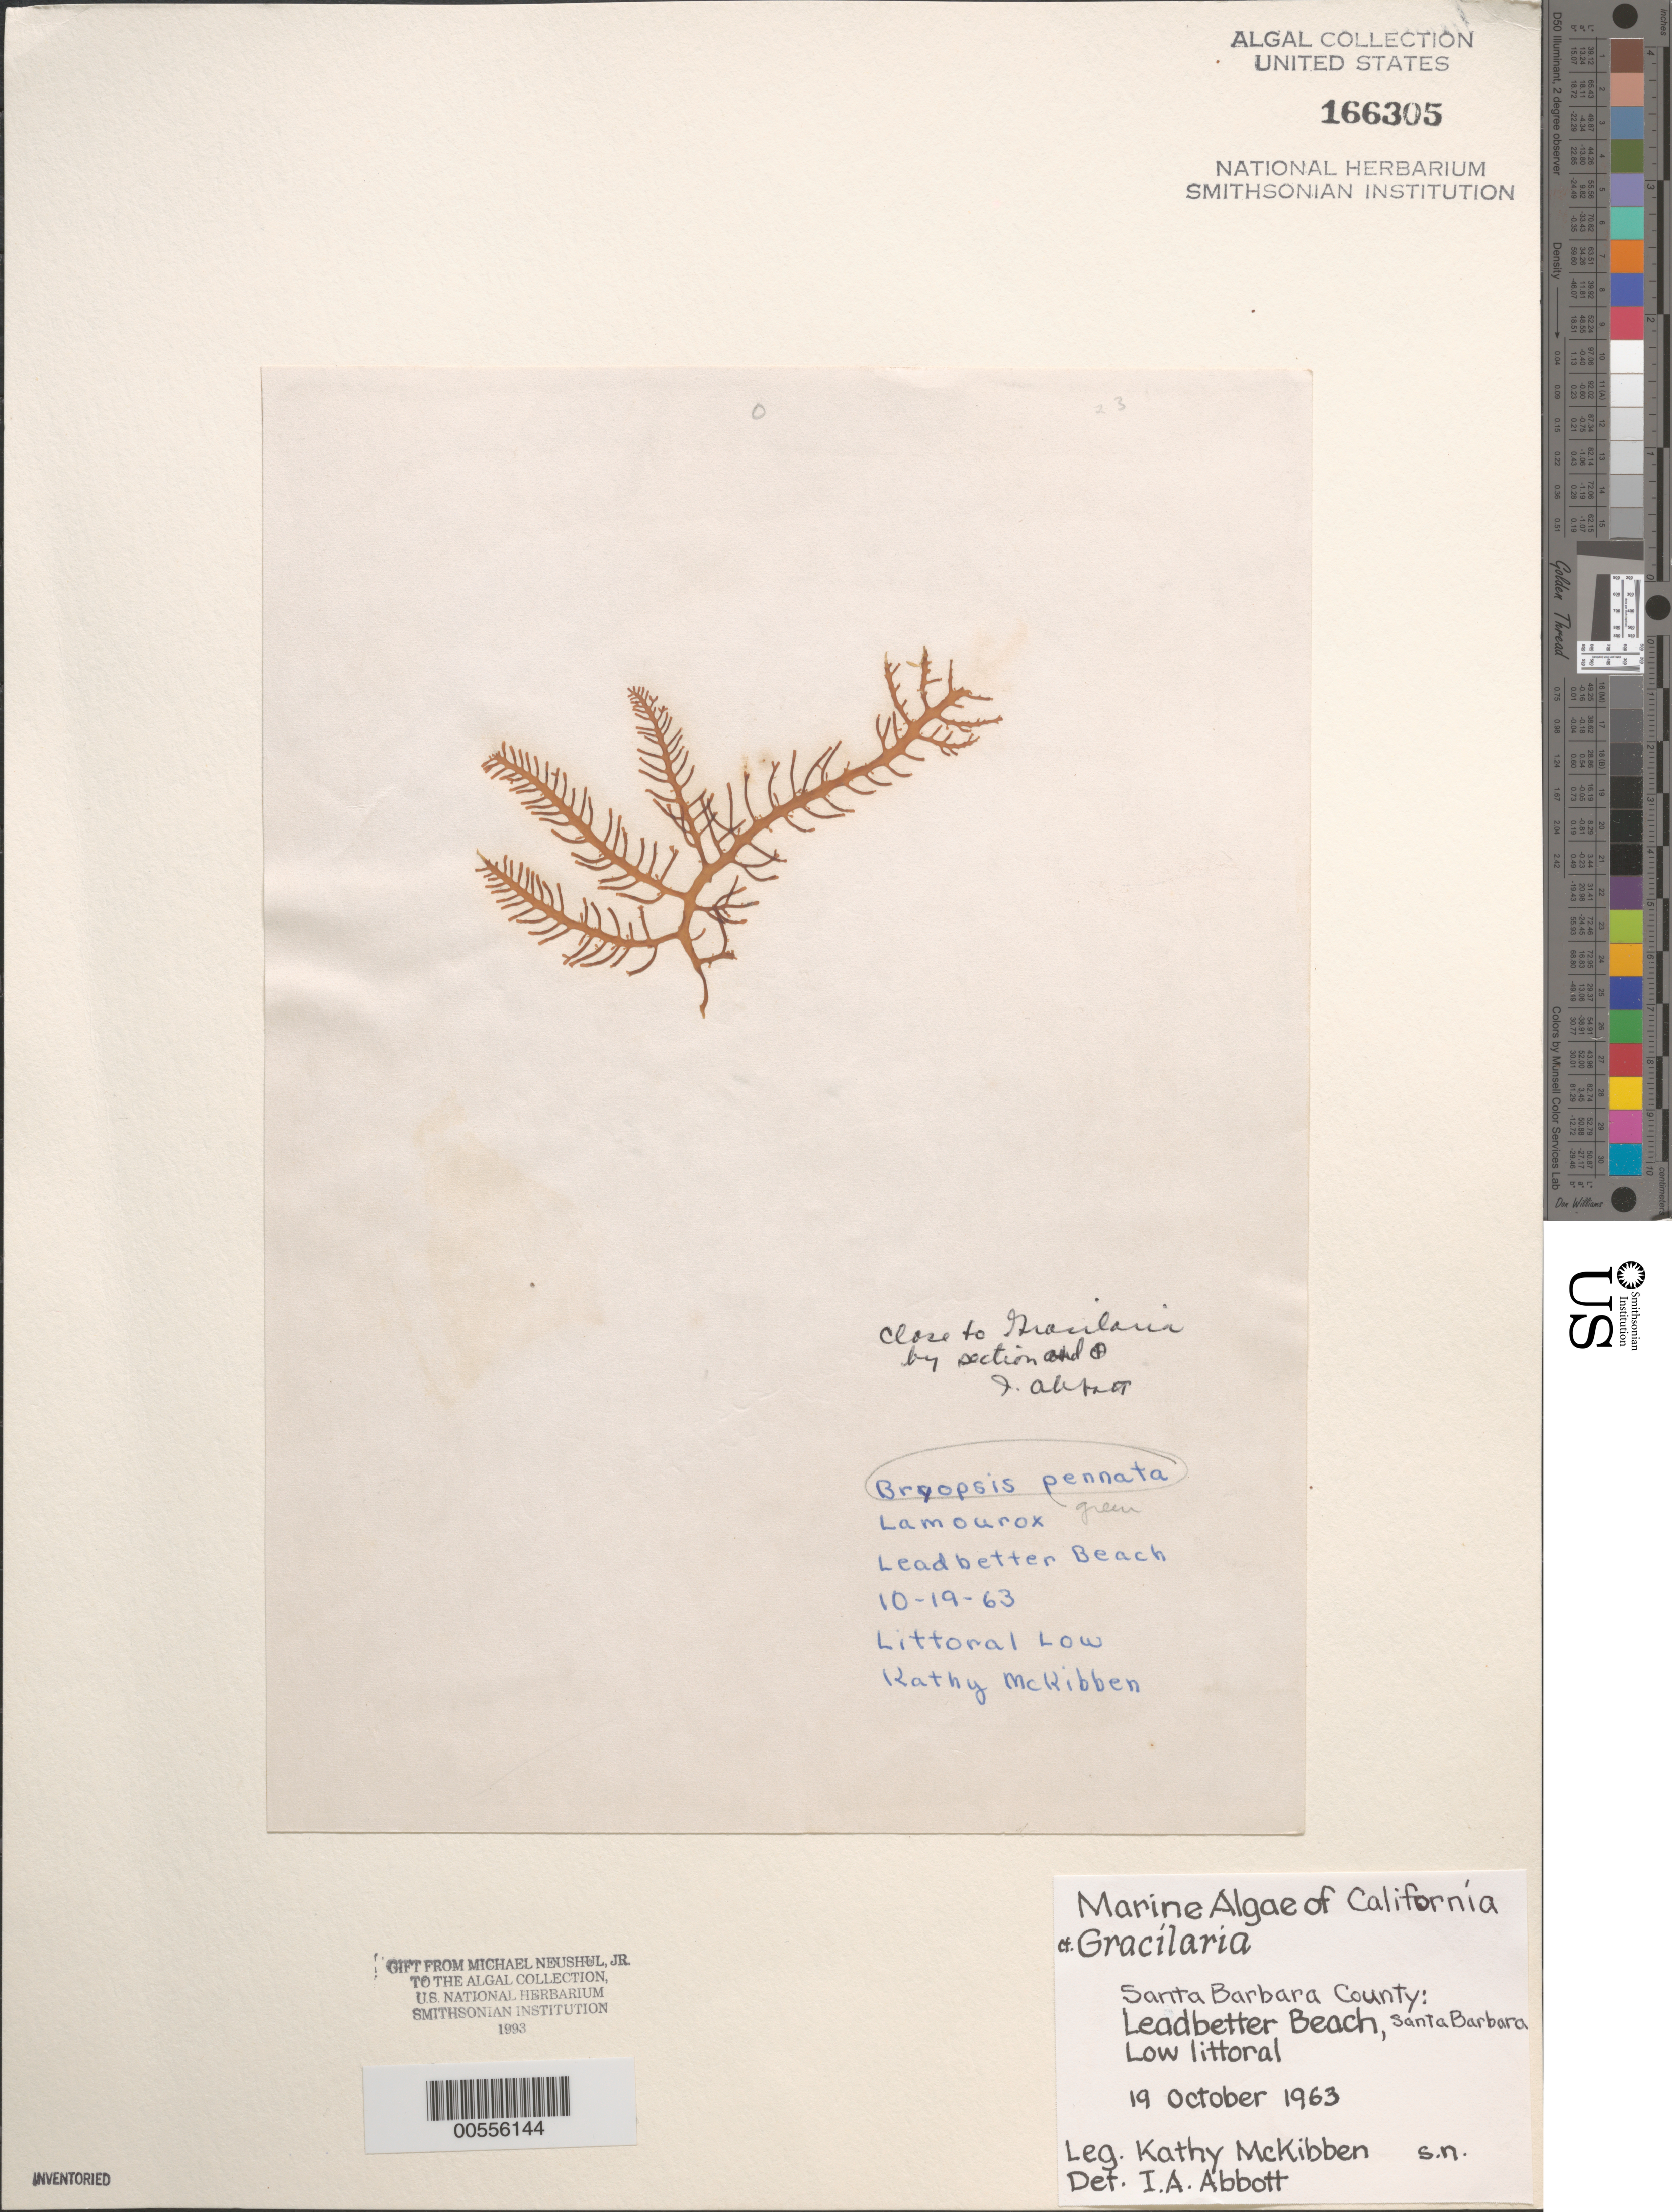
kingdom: Plantae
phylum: Rhodophyta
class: Florideophyceae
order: Gracilariales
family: Gracilariaceae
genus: Gracilaria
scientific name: Gracilaria sp.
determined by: Abbott, Isabella A.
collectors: K. McKibben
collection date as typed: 19 Oct 1963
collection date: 1963-10-19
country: United States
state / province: California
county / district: Santa Barbara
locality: Leadbetter Beach, Santa Barbara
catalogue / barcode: US 166305